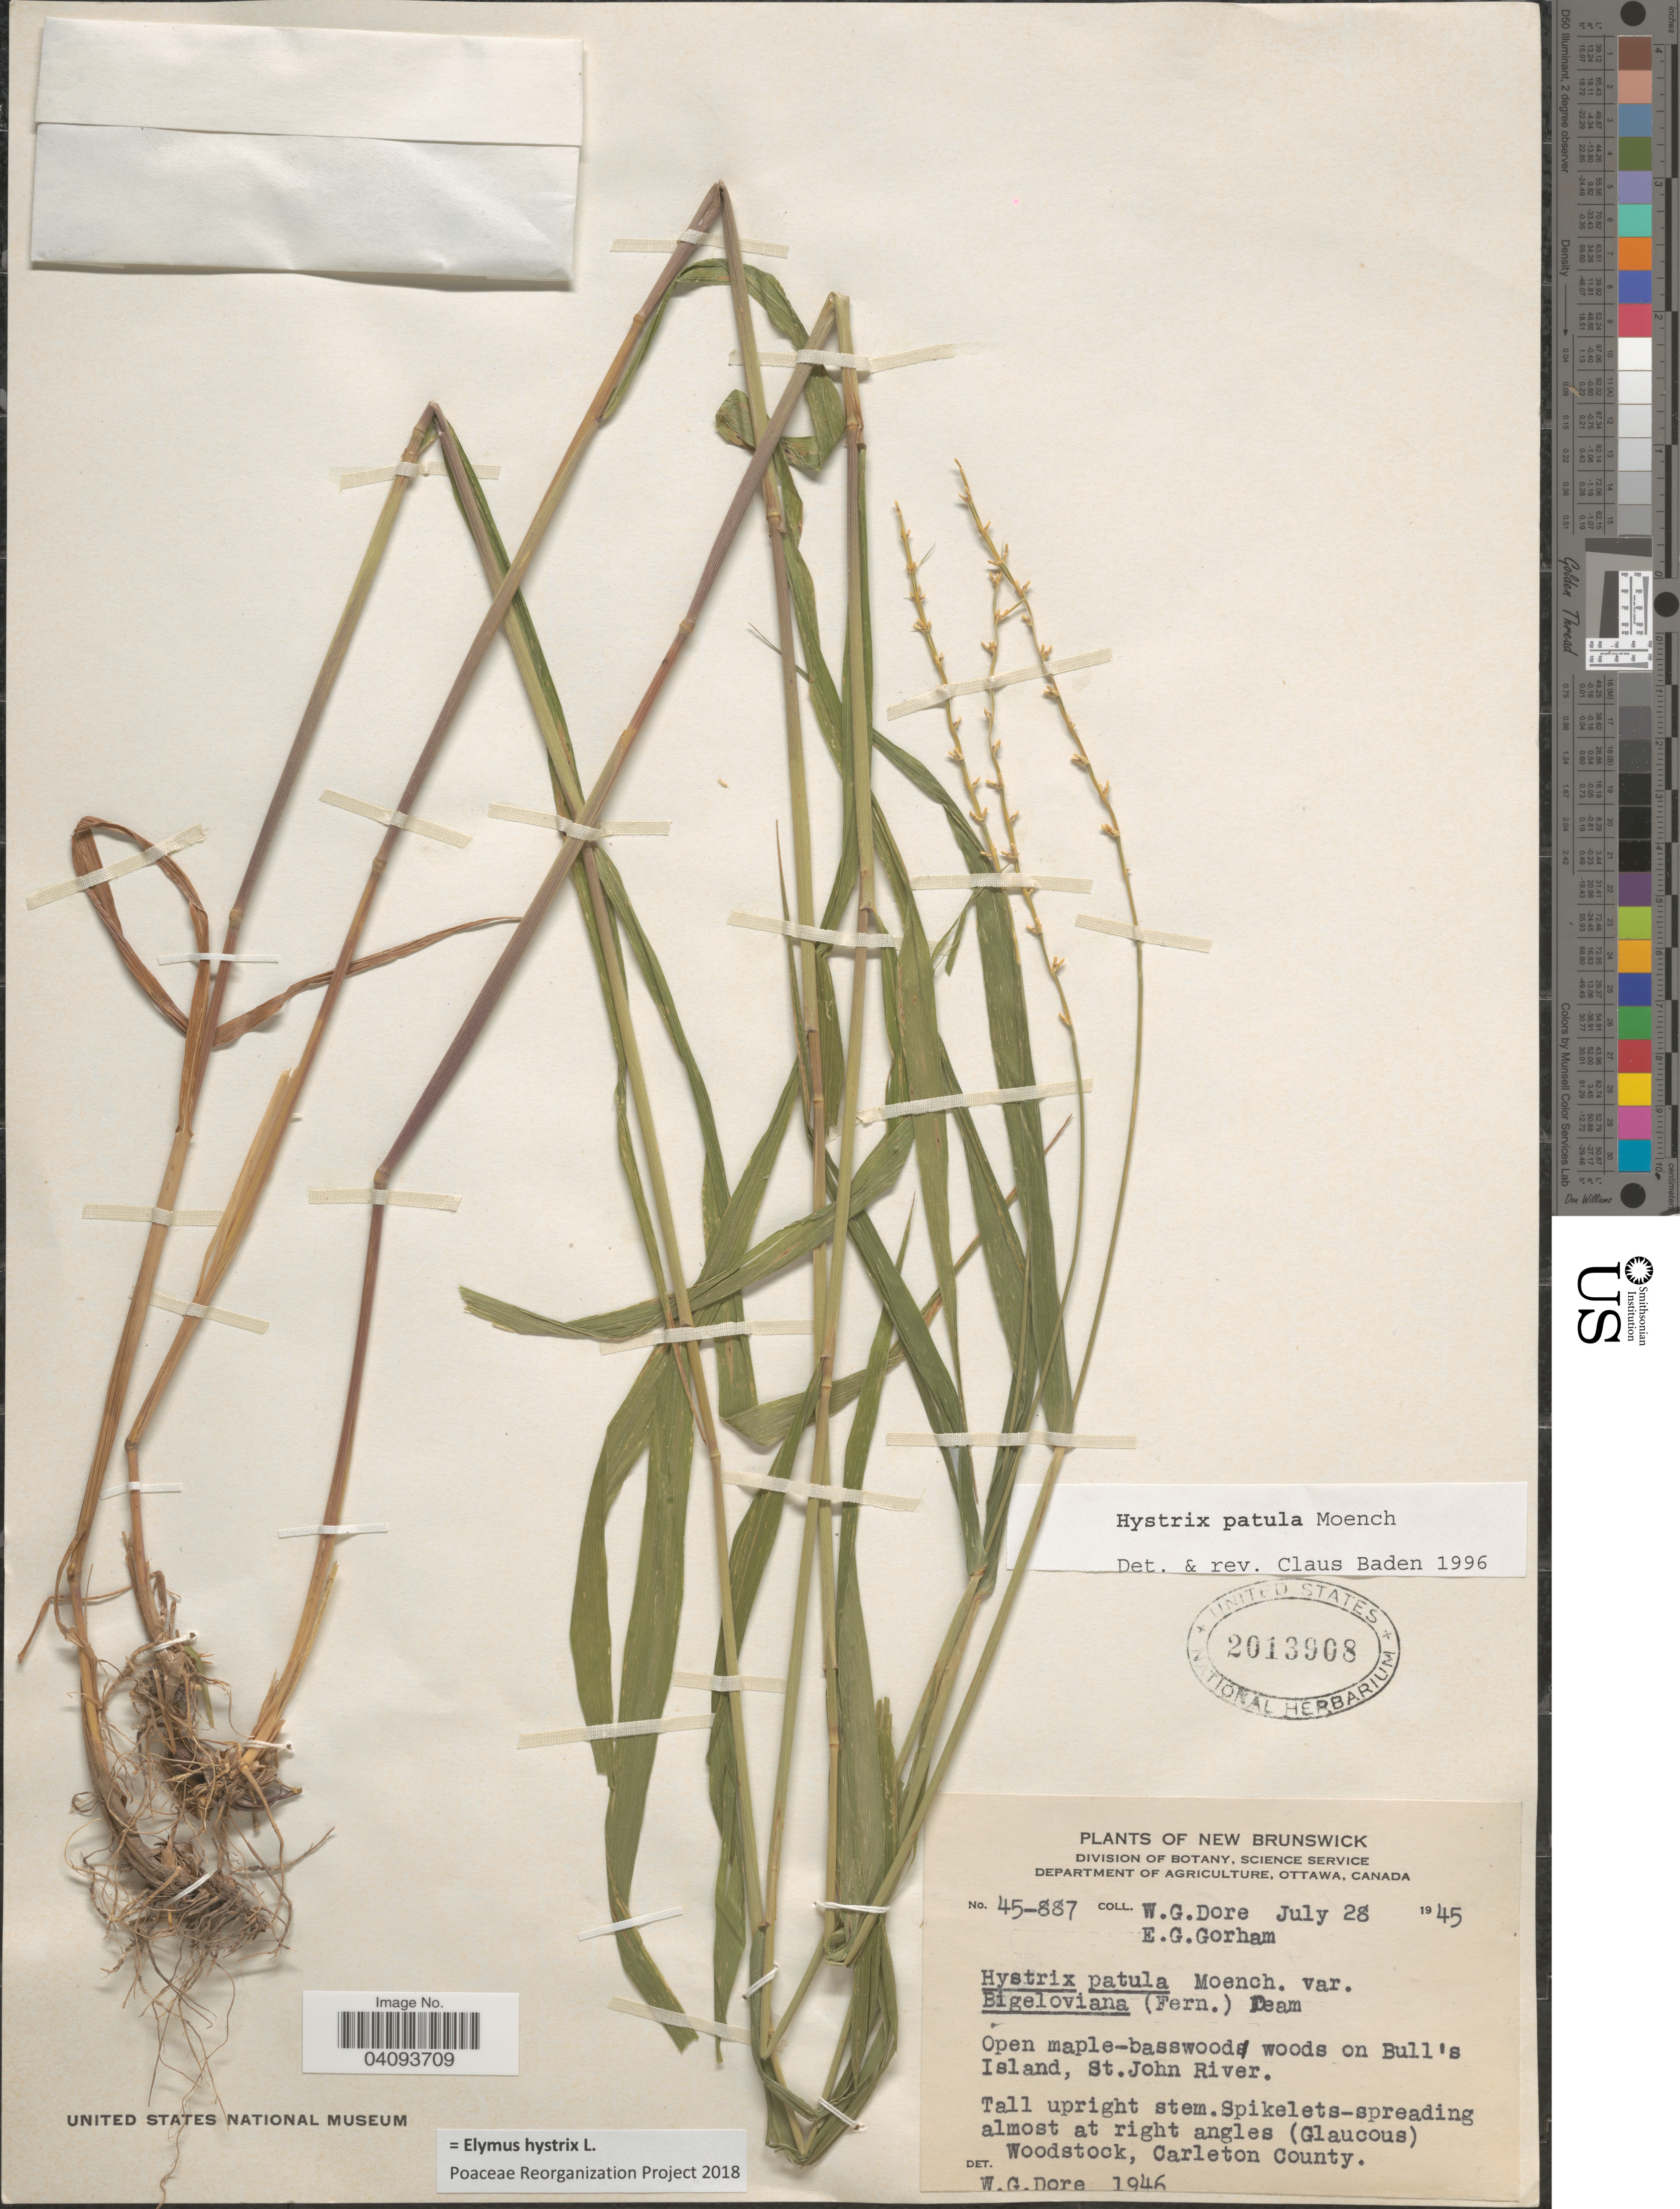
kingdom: Plantae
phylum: Tracheophyta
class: Liliopsida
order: Poales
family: Poaceae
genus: Elymus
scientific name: Elymus hystrix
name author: L.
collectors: W. Dore & E. Gorham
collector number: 45-887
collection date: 1945-07-28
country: Canada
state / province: New Brunswick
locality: Bull's Island, St. John River. Woodstock, Carleton County.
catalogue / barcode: US 2013908